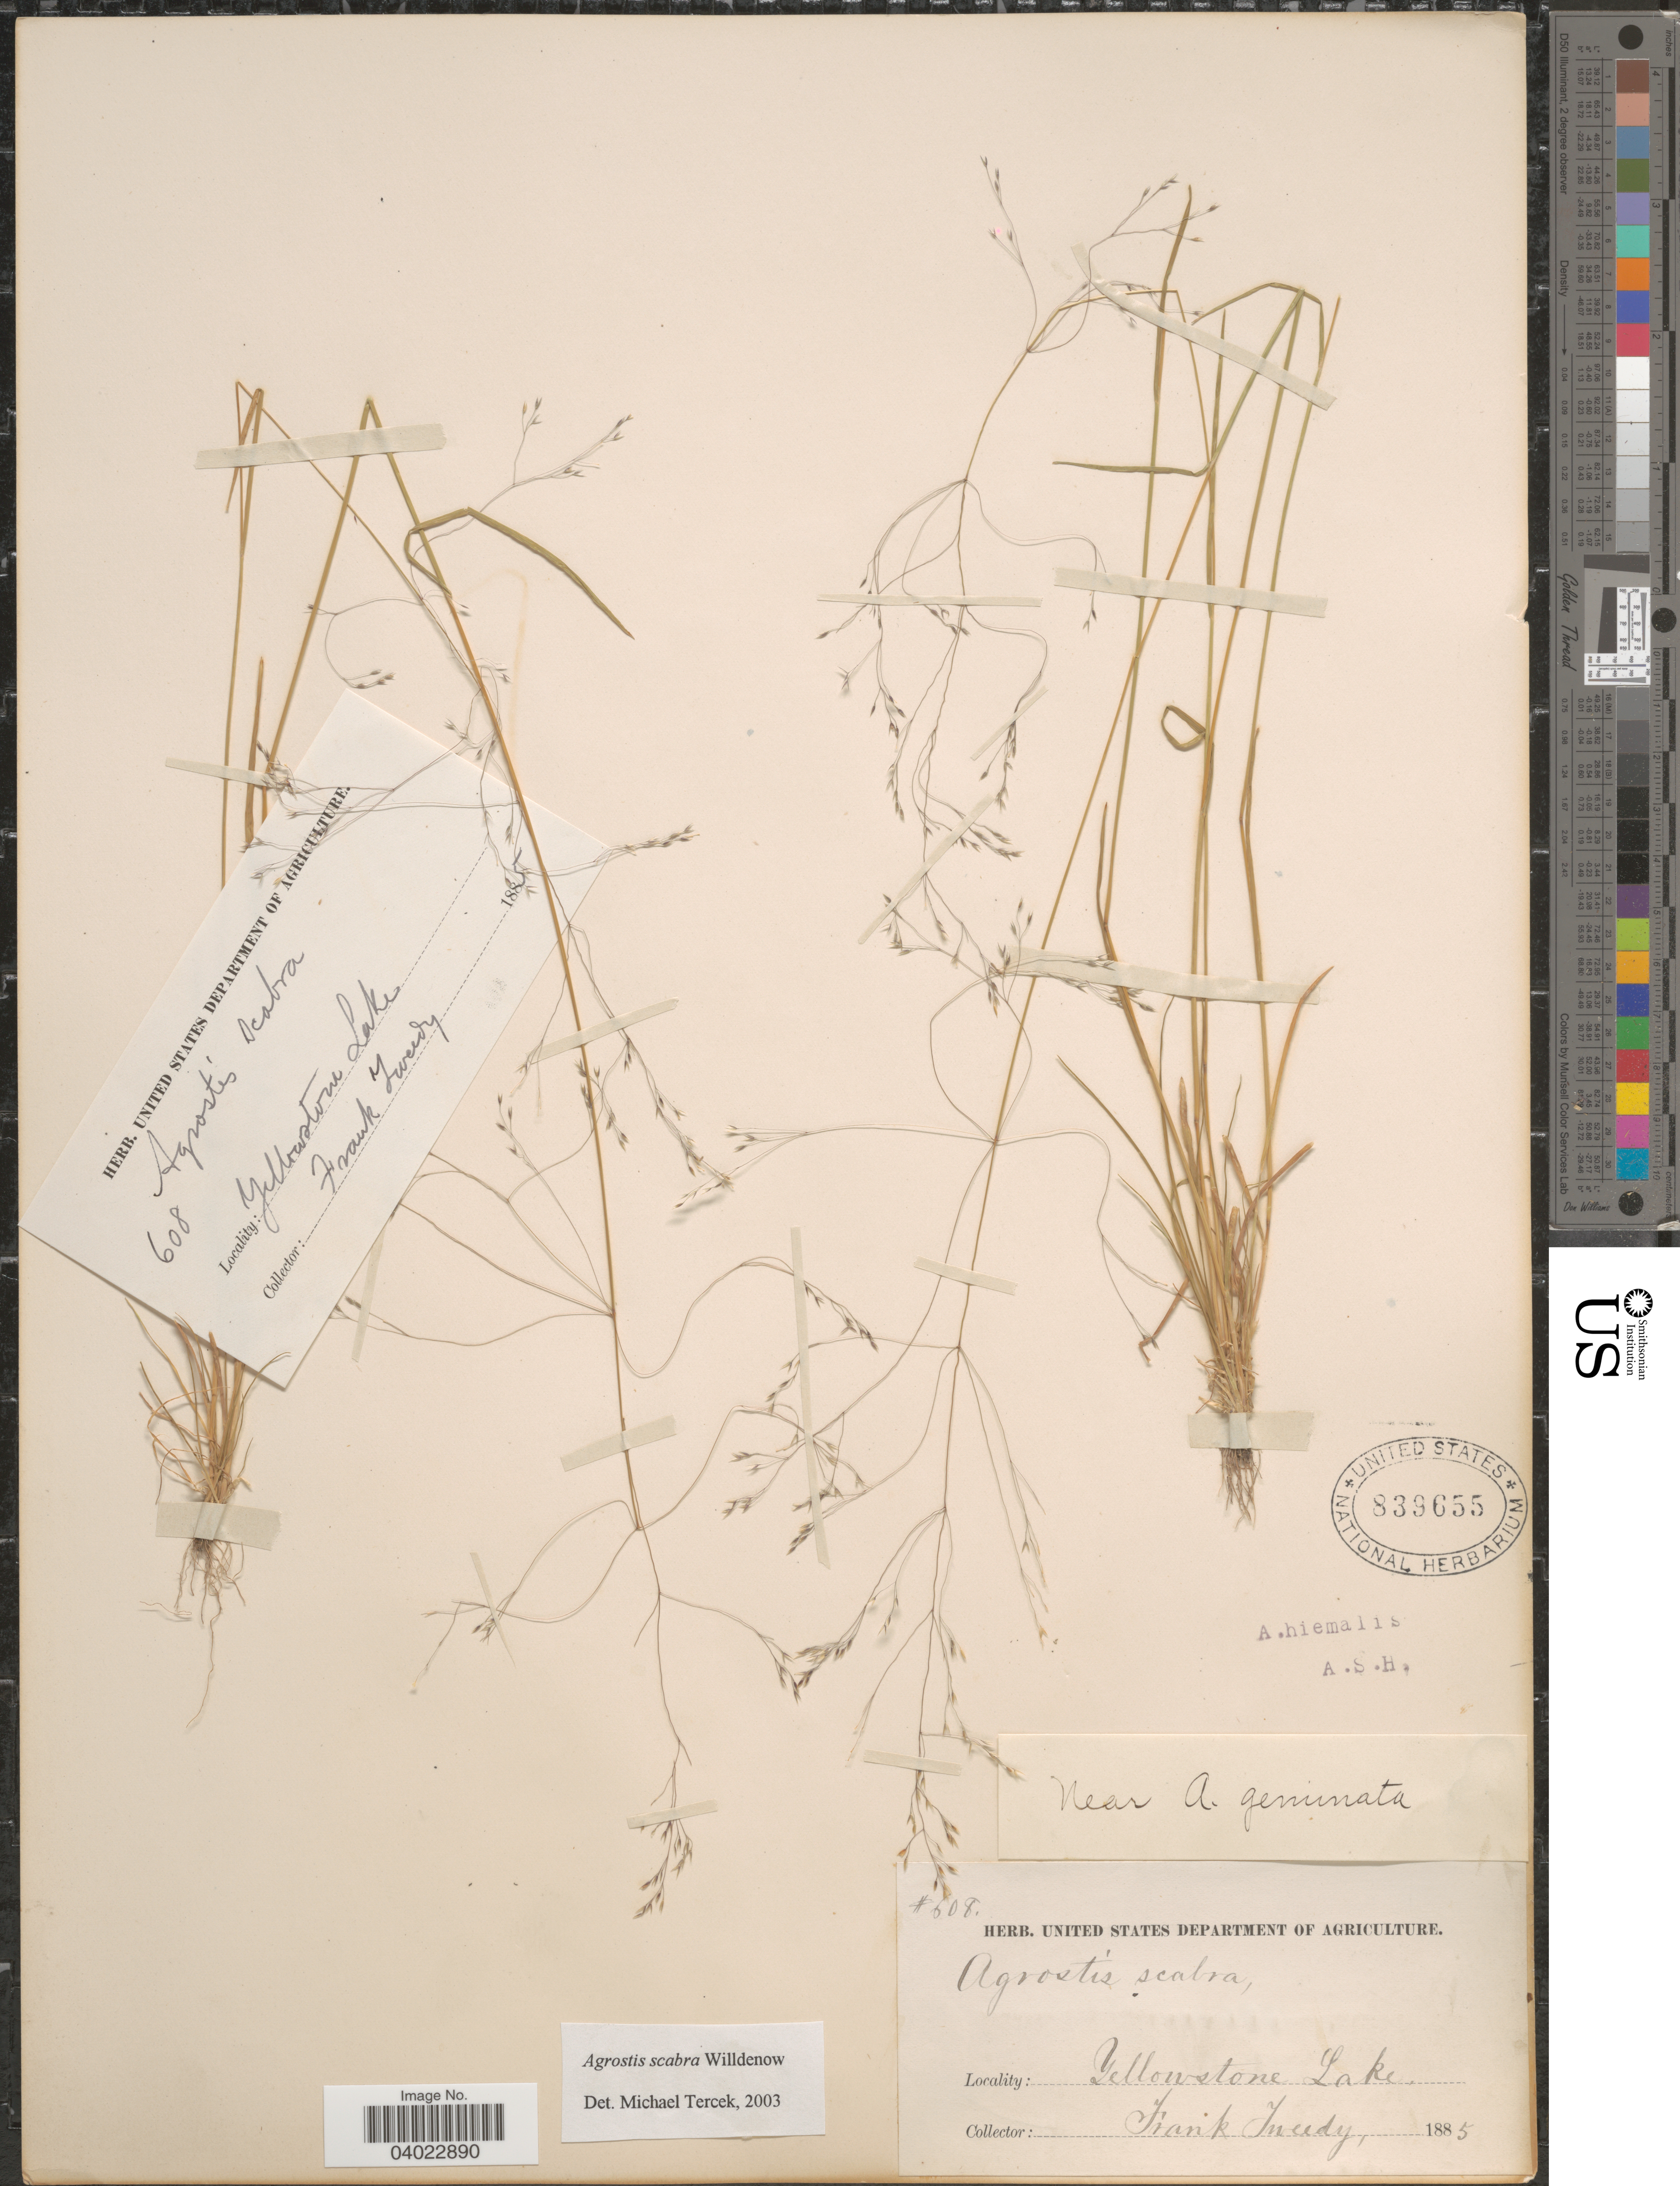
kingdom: Plantae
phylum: Tracheophyta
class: Liliopsida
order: Poales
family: Poaceae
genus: Agrostis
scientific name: Agrostis scabra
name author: Willd.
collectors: F. Tweedy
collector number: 608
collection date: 1885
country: United States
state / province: Wyoming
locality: Yellowstone Lake.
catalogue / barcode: US 839655